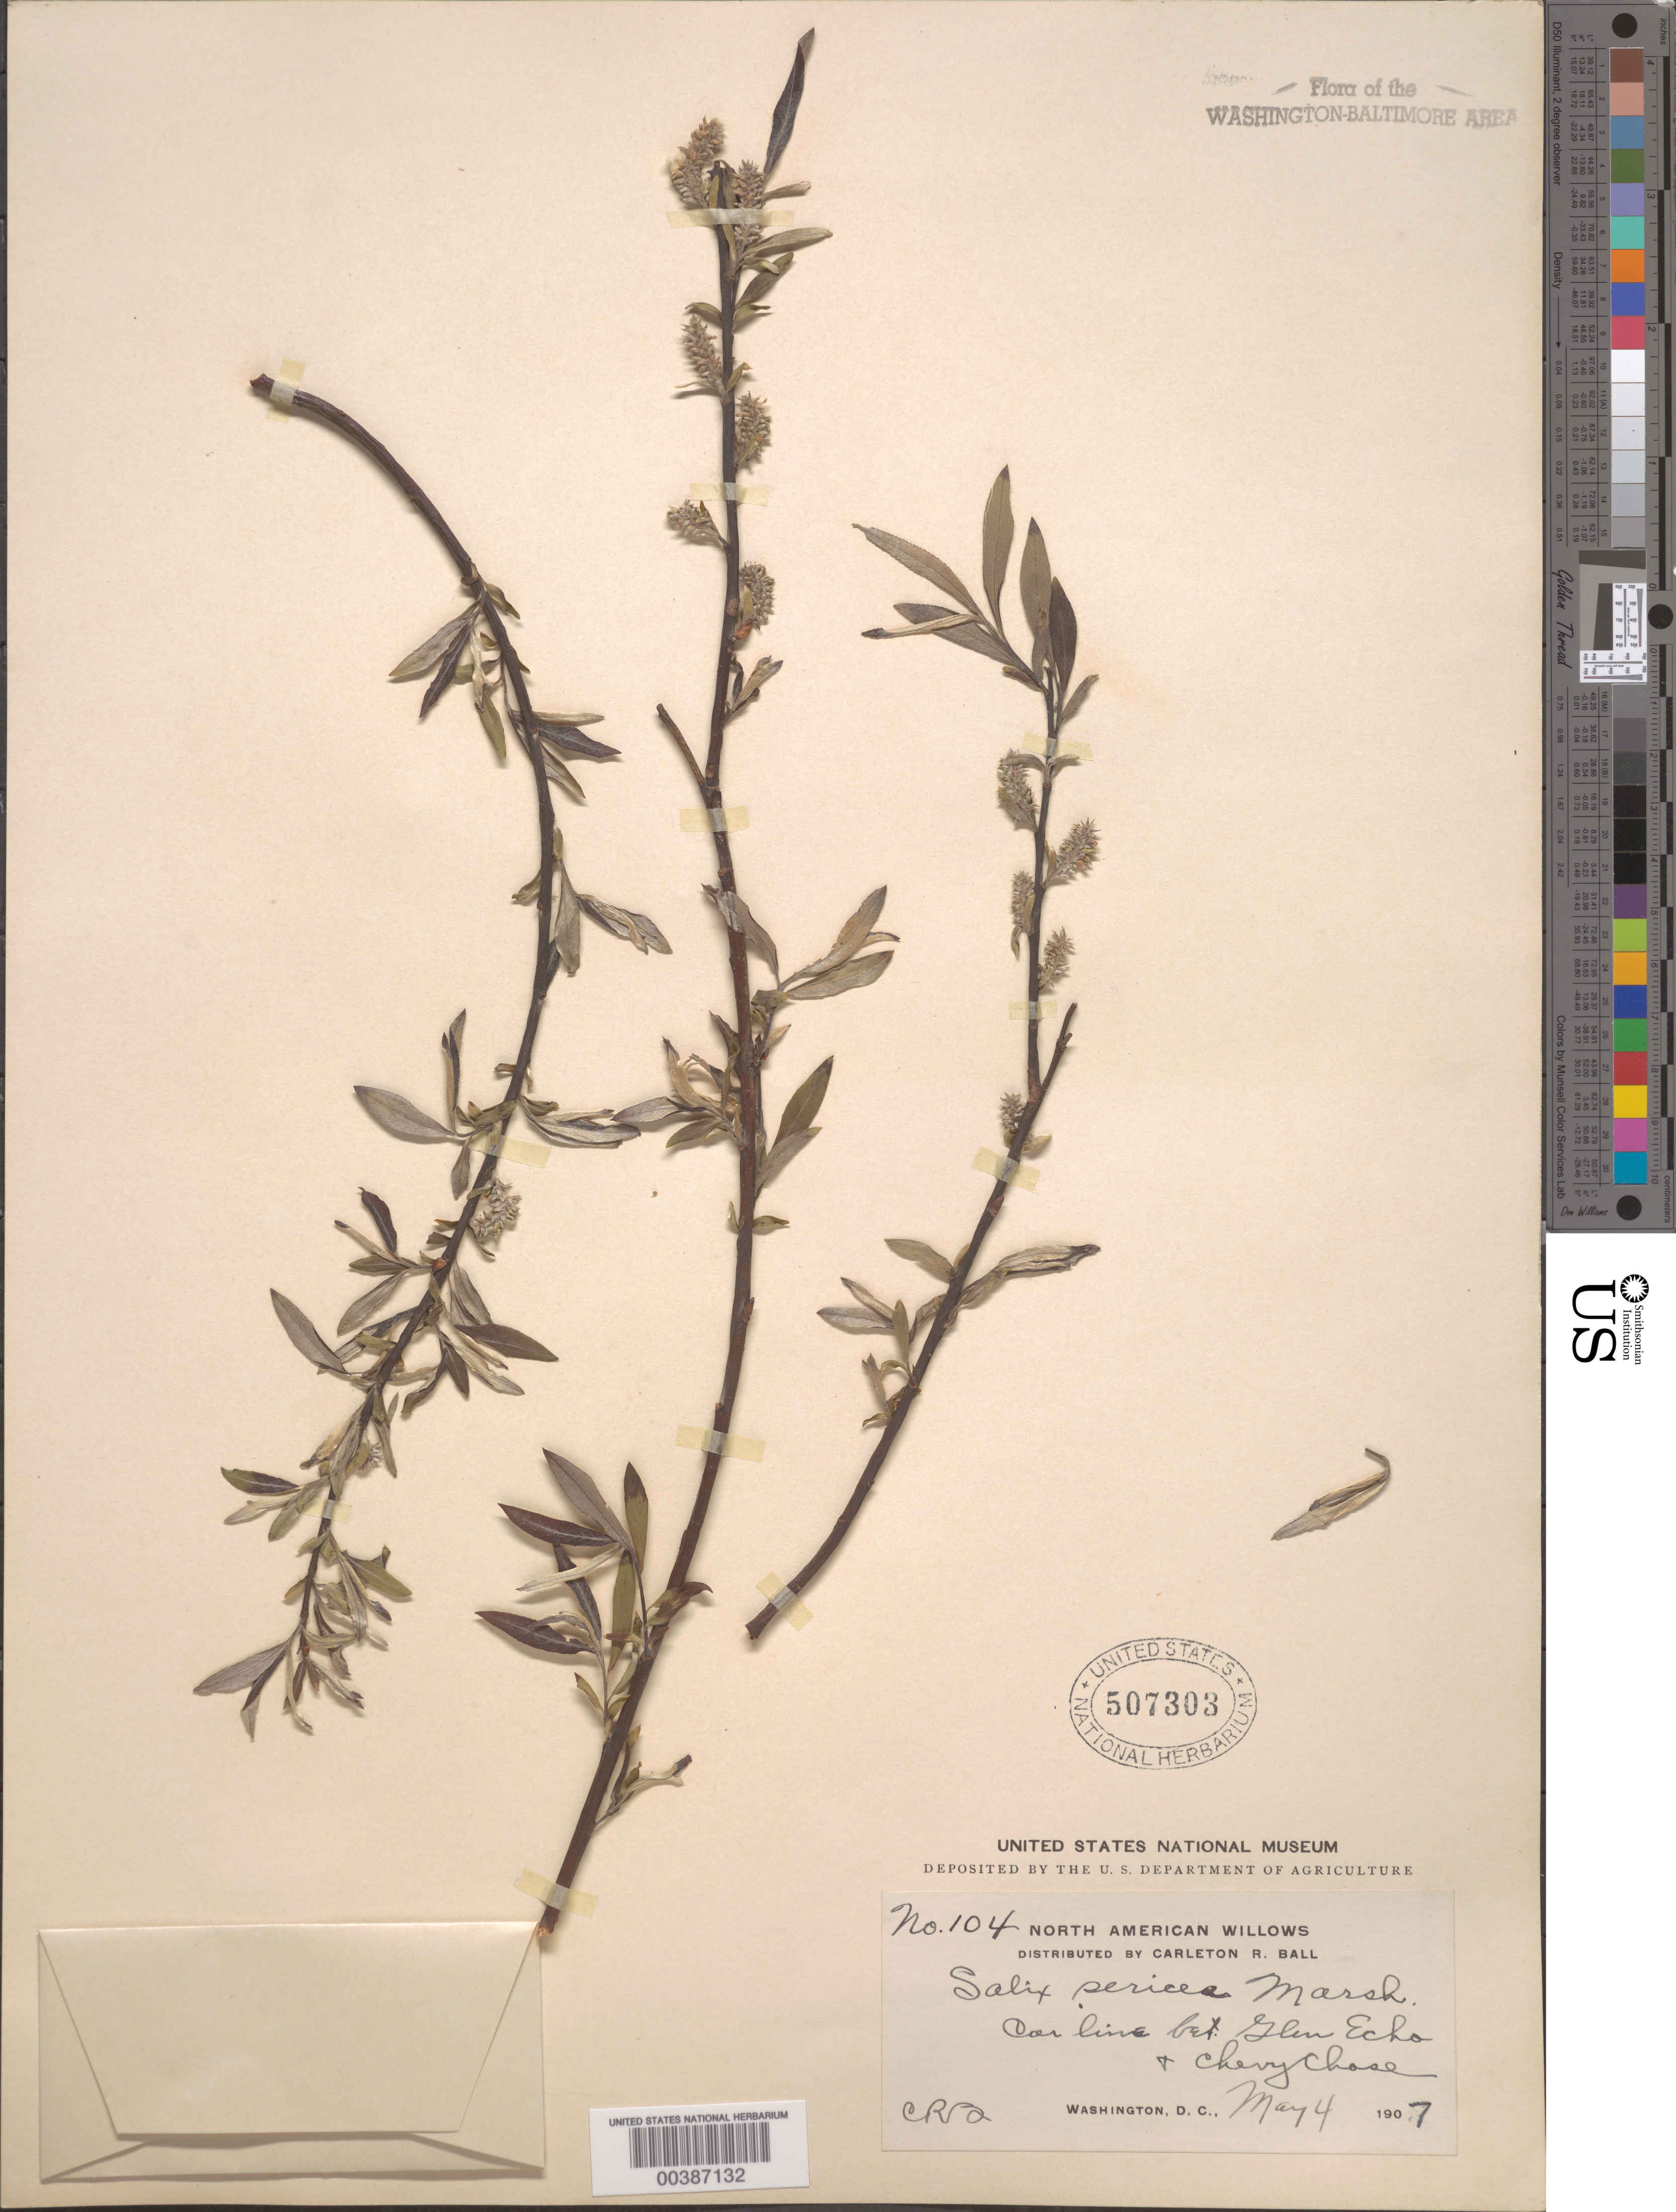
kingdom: Plantae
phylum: Tracheophyta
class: Magnoliopsida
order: Malpighiales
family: Salicaceae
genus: Salix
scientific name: Salix sericea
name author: Marshall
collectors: C. R. Ball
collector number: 104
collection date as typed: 04 May 1907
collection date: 1907-05-04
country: United States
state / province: Maryland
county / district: Montgomery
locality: Car Line between Glen Echo and Chevy Chase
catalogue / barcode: US 507303